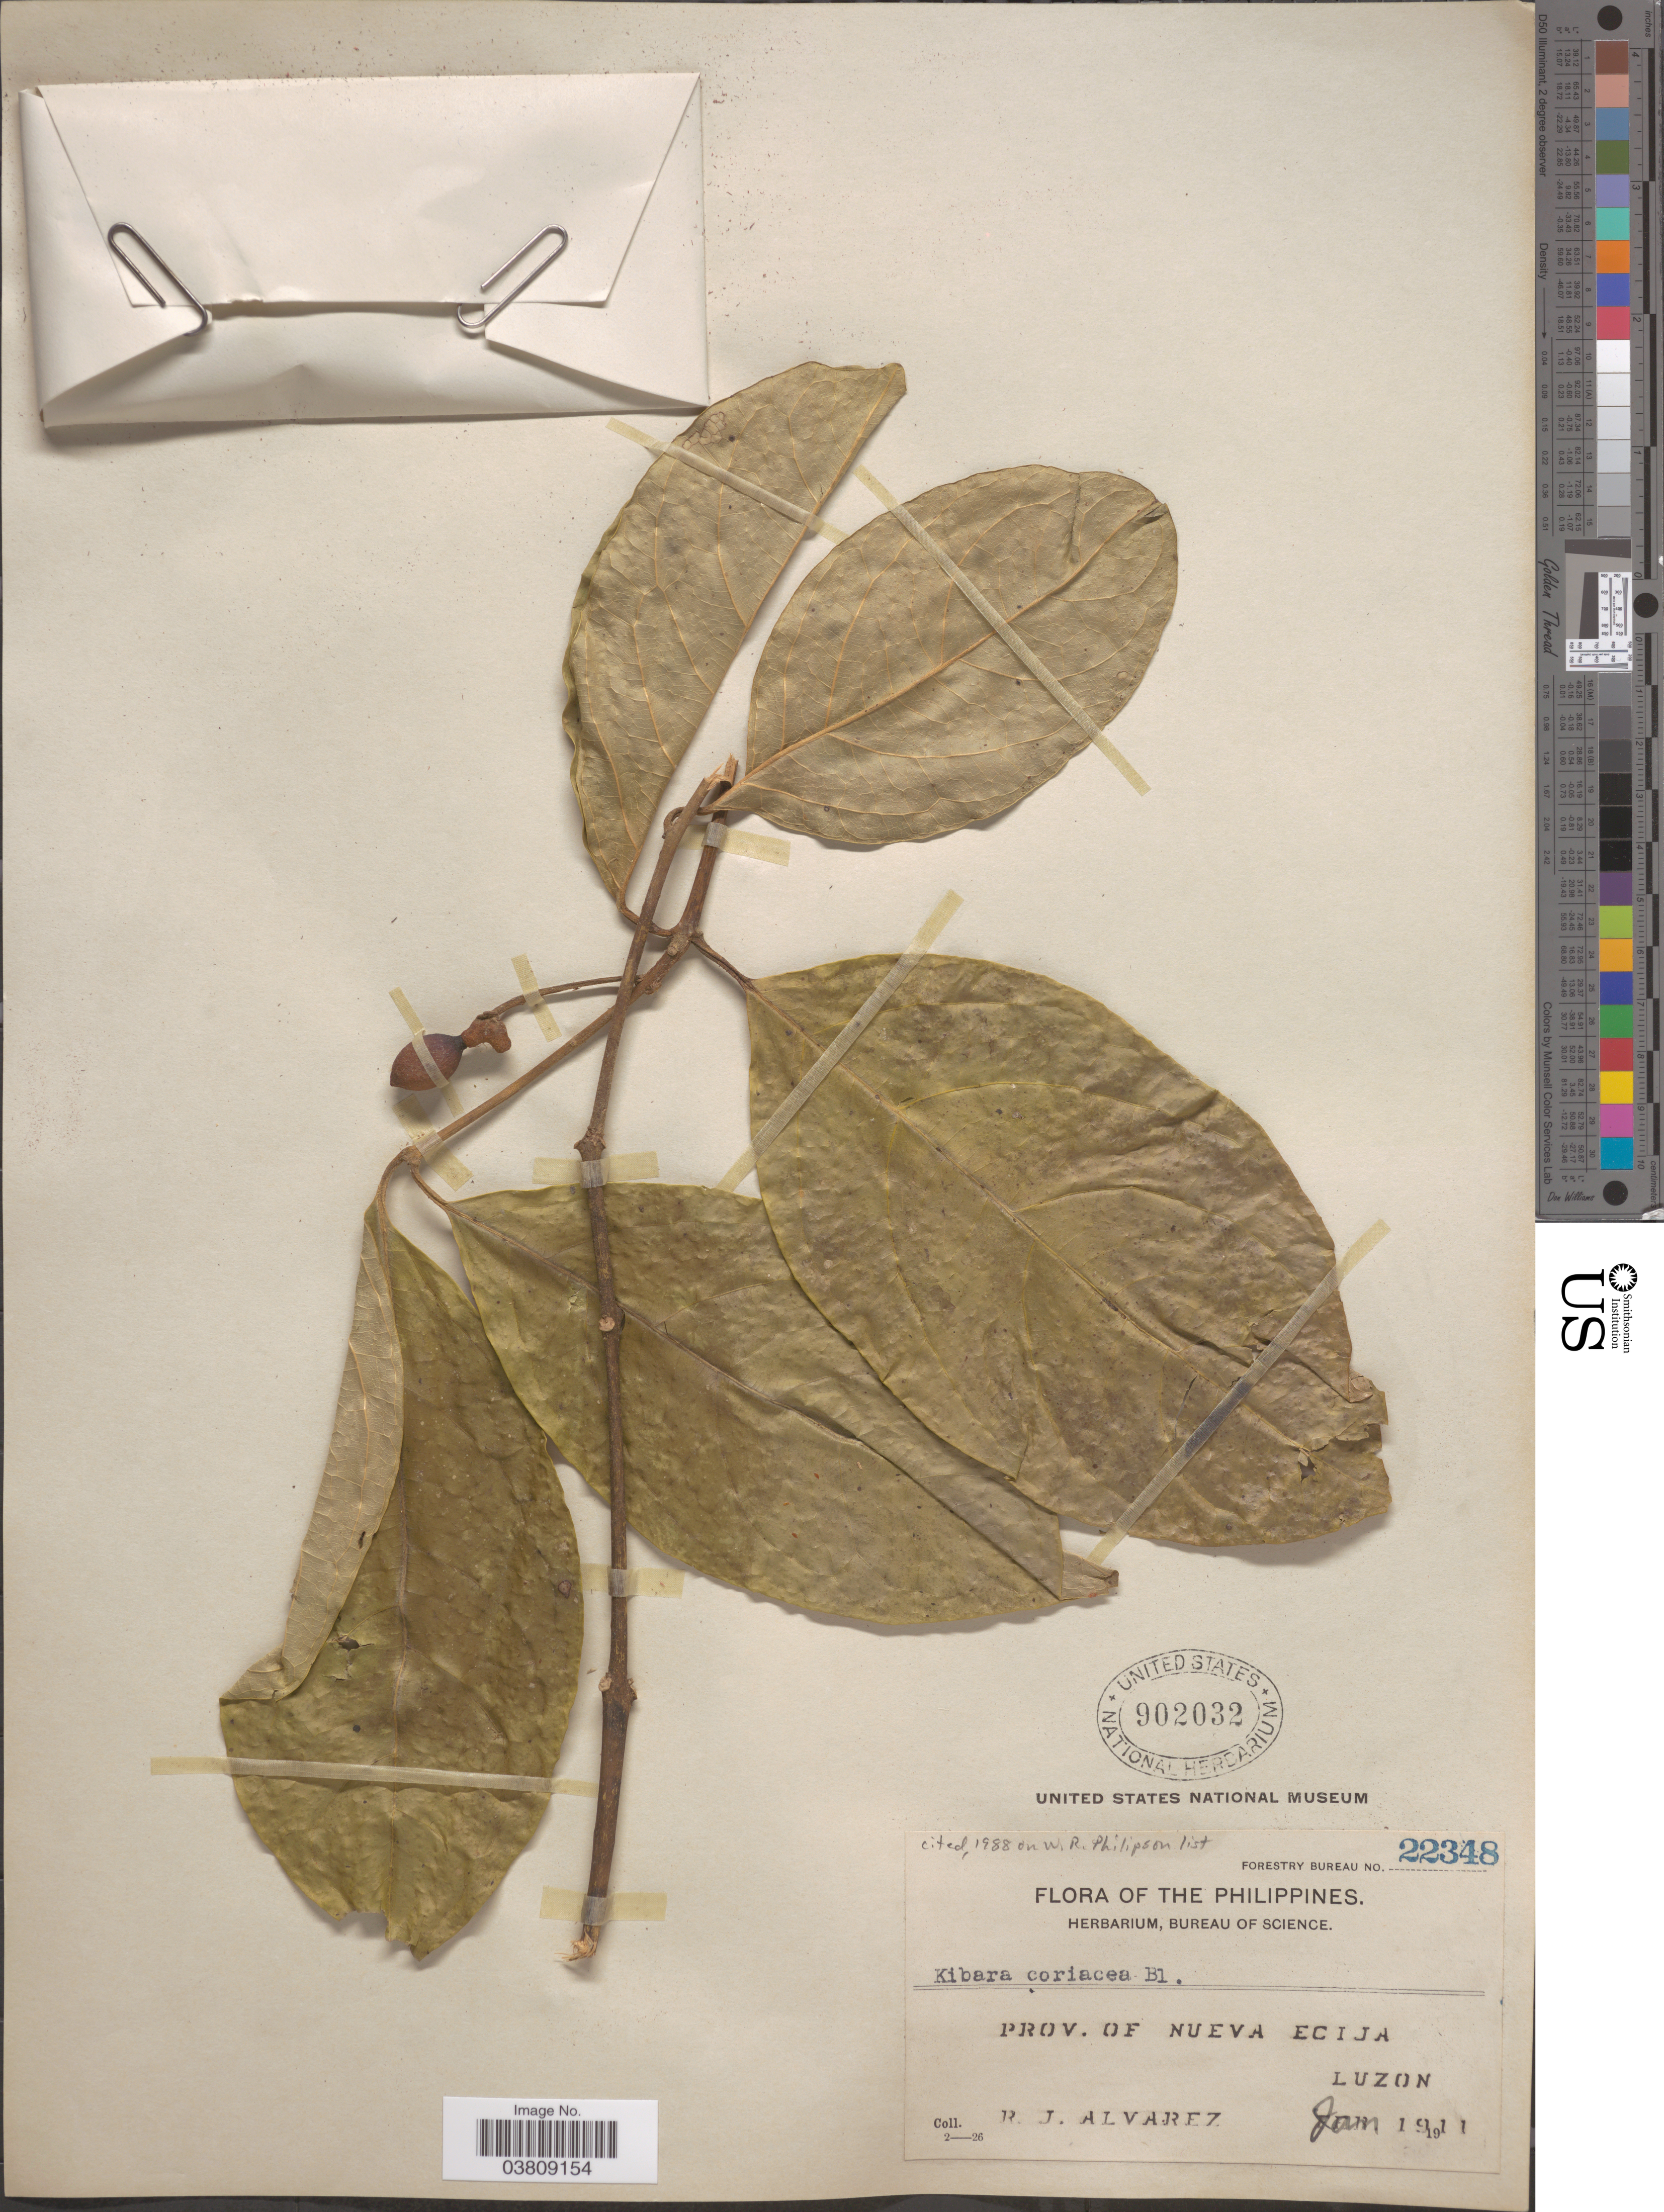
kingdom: Plantae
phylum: Tracheophyta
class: Magnoliopsida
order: Laurales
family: Monimiaceae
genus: Kibara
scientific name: Kibara coriacea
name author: (Blume) Hook. f. & Thomson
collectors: R. Alvarez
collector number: Forestry Bureau 22348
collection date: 1911-01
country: Philippines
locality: Prov. of Nueva Ecija, Luzon.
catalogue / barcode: US 902032